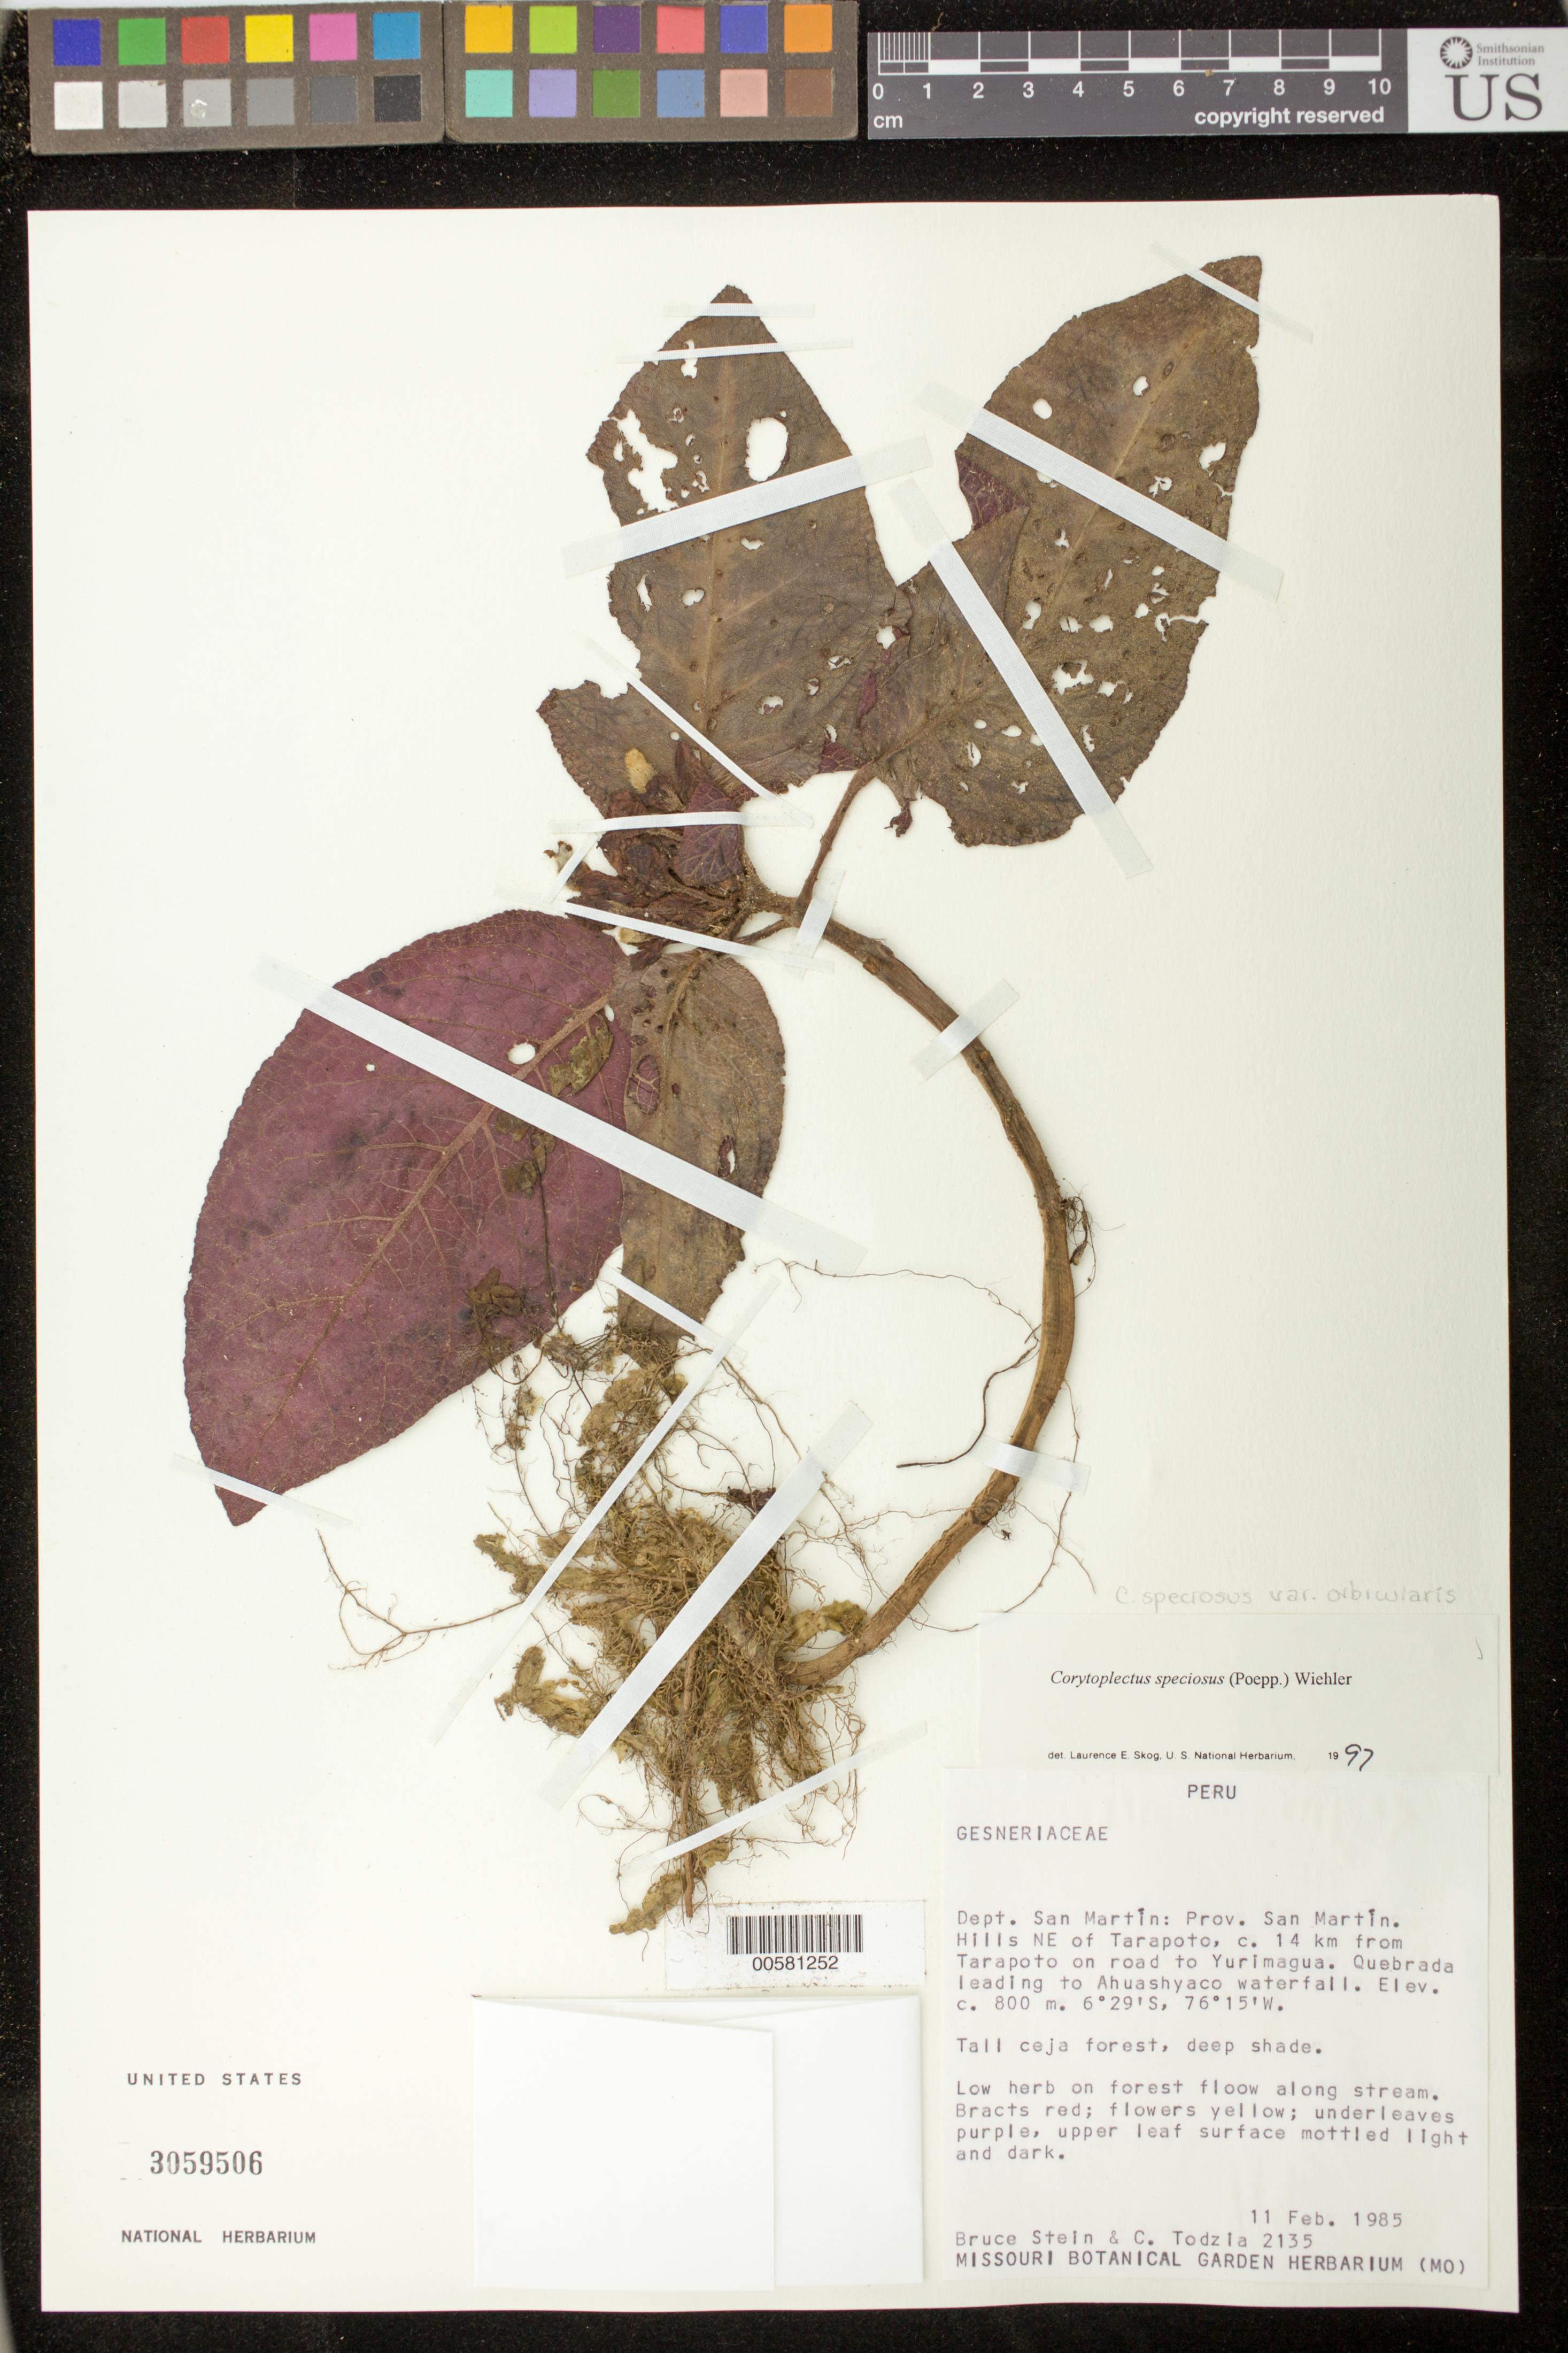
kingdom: Plantae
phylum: Tracheophyta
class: Magnoliopsida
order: Lamiales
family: Gesneriaceae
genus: Corytoplectus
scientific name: Corytoplectus speciosus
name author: (Poepp.) Wiehler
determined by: Skog, Laurence E.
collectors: B. A. Stein & C. A. Todzia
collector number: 2135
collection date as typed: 11 Feb 1985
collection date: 1985-02-11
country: Peru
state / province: San Martín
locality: Prov. San Martín; hills NE of Tarapoto, c. 14 km from Tarapoto on road to Yurimagua; Quebrada leading to Ahuashyaco waterfall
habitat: Tall ceja forest, deep shade; on forest floor along stream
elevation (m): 800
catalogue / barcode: US 2059506